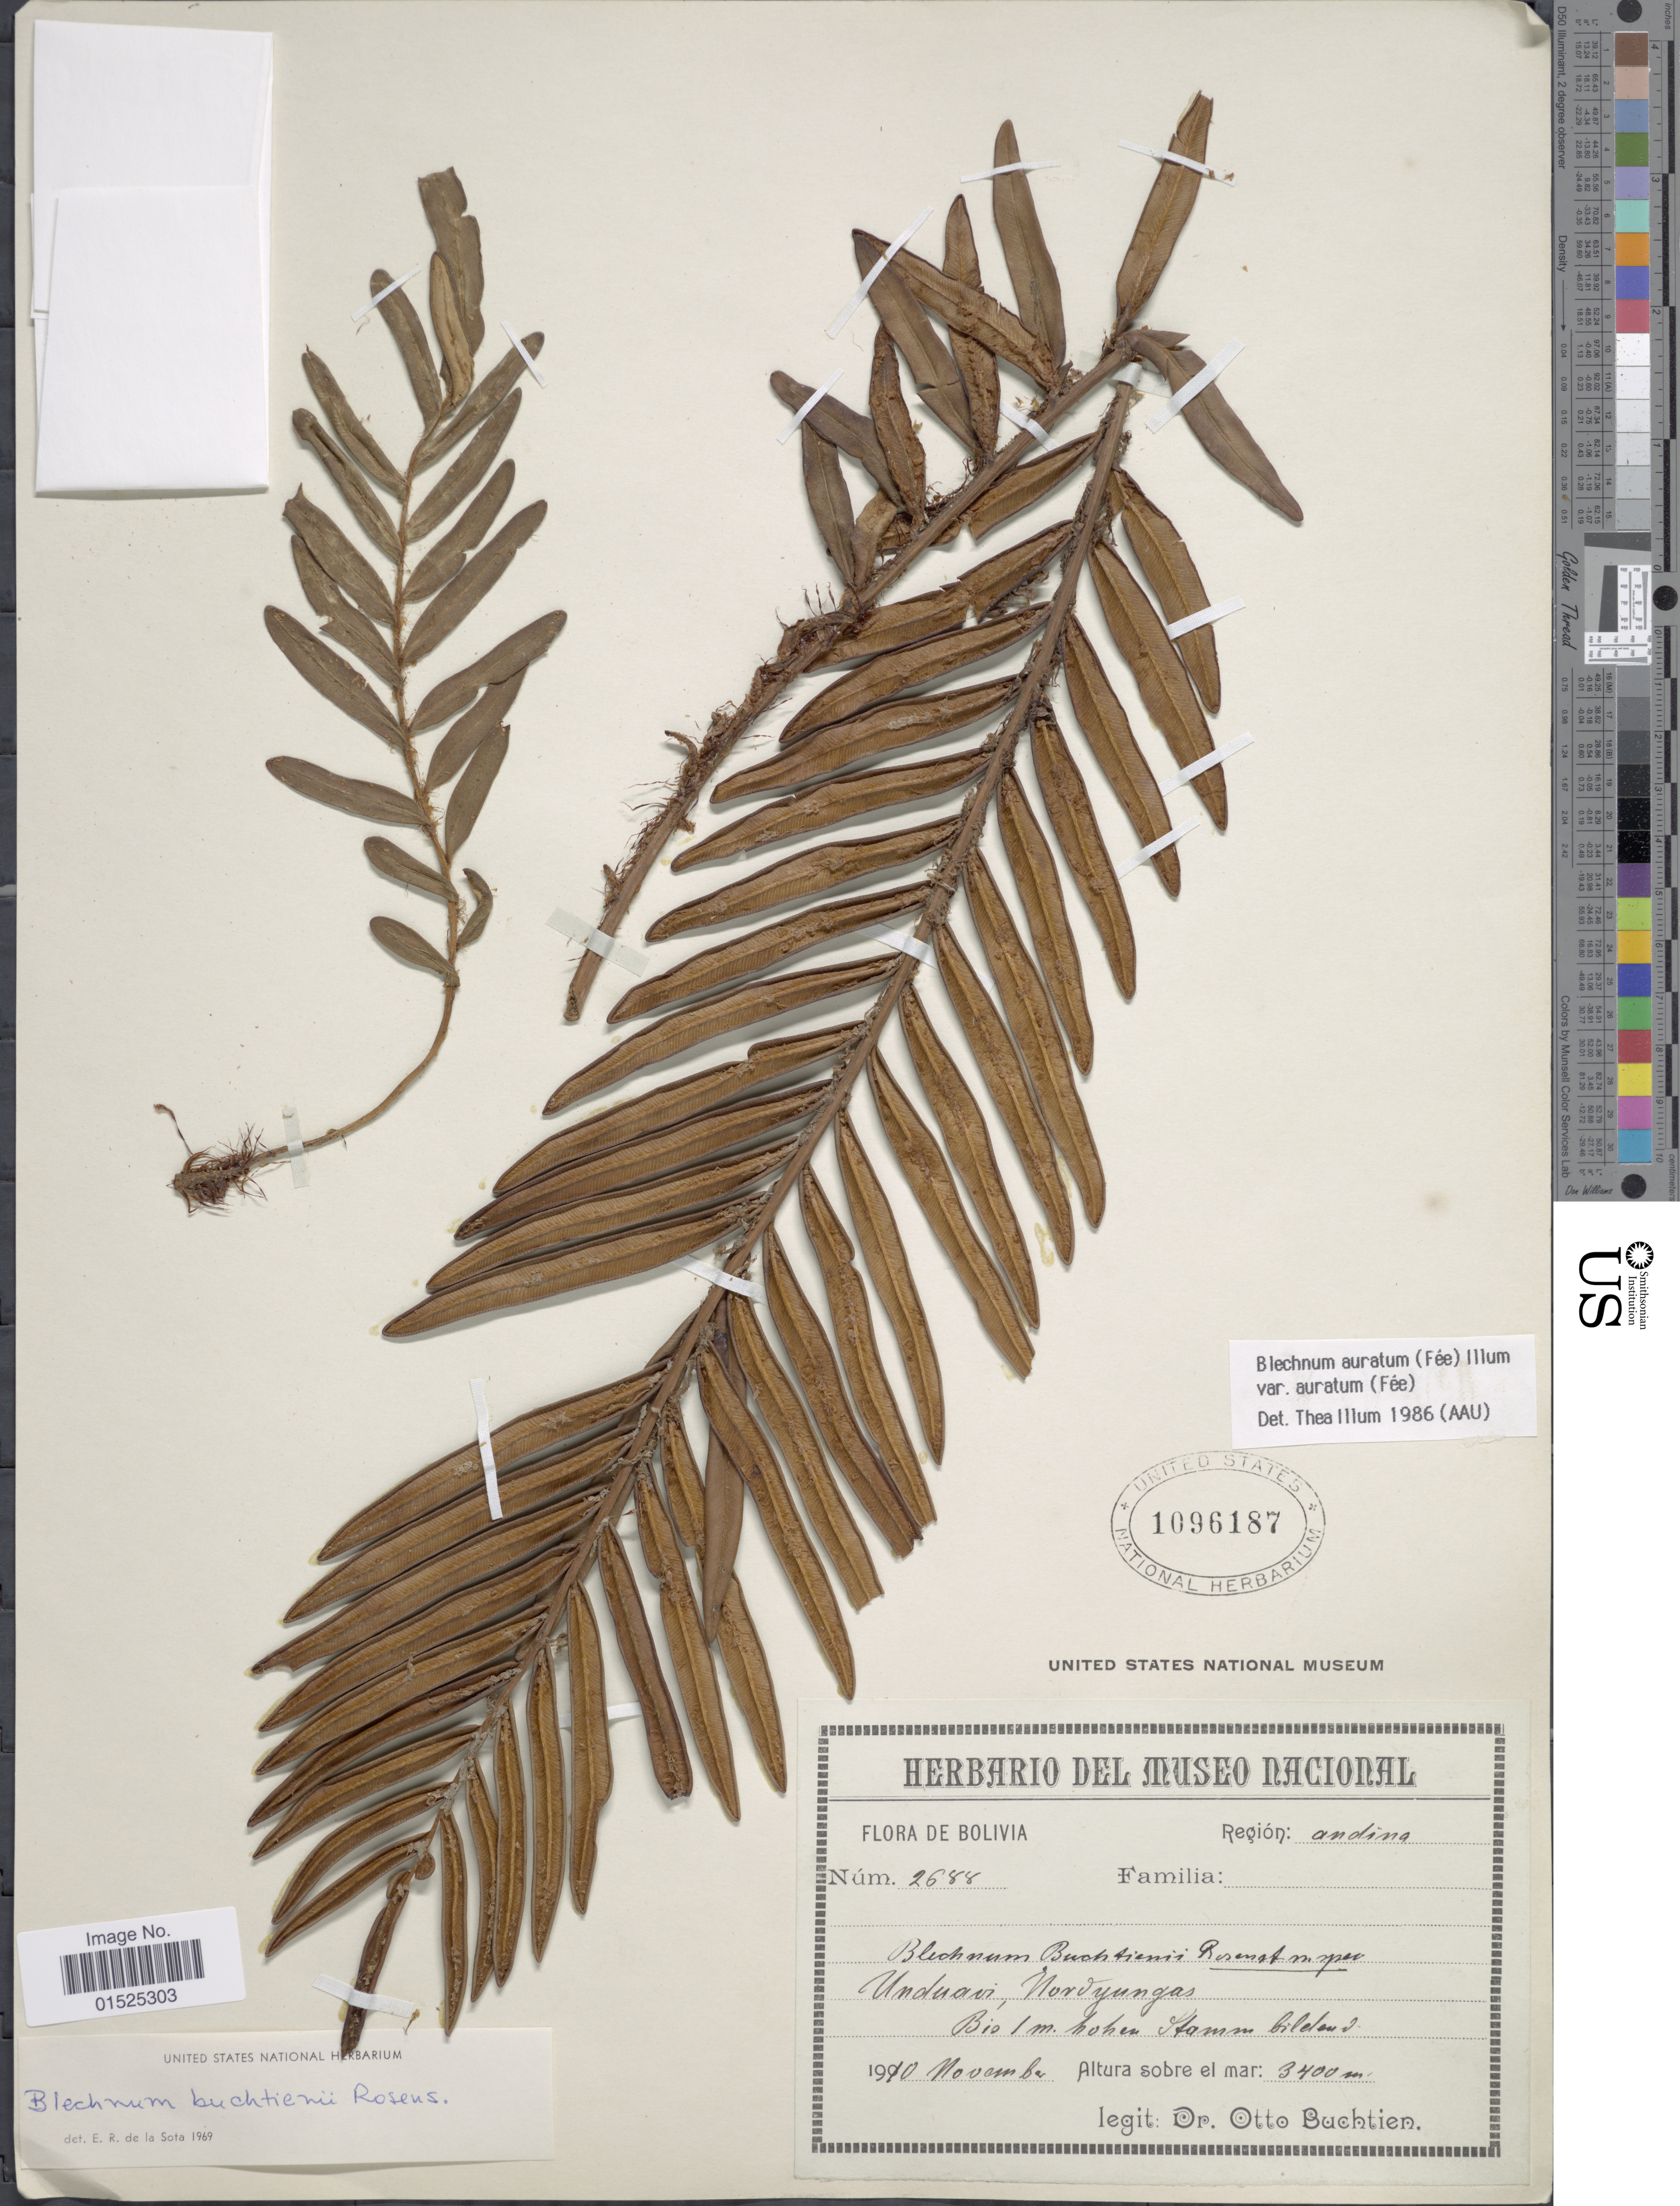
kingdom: Plantae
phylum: Tracheophyta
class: Polypodiopsida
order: Polypodiales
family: Blechnaceae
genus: Blechnum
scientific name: Blechnum auratum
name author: (Fée) R.M. Tryon & Stolze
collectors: O. Buchtien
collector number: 2688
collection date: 1910-11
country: Bolivia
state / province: La Paz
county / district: Nor Yungas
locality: Region Andina, Unduavi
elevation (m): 3400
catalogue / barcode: US 1096187